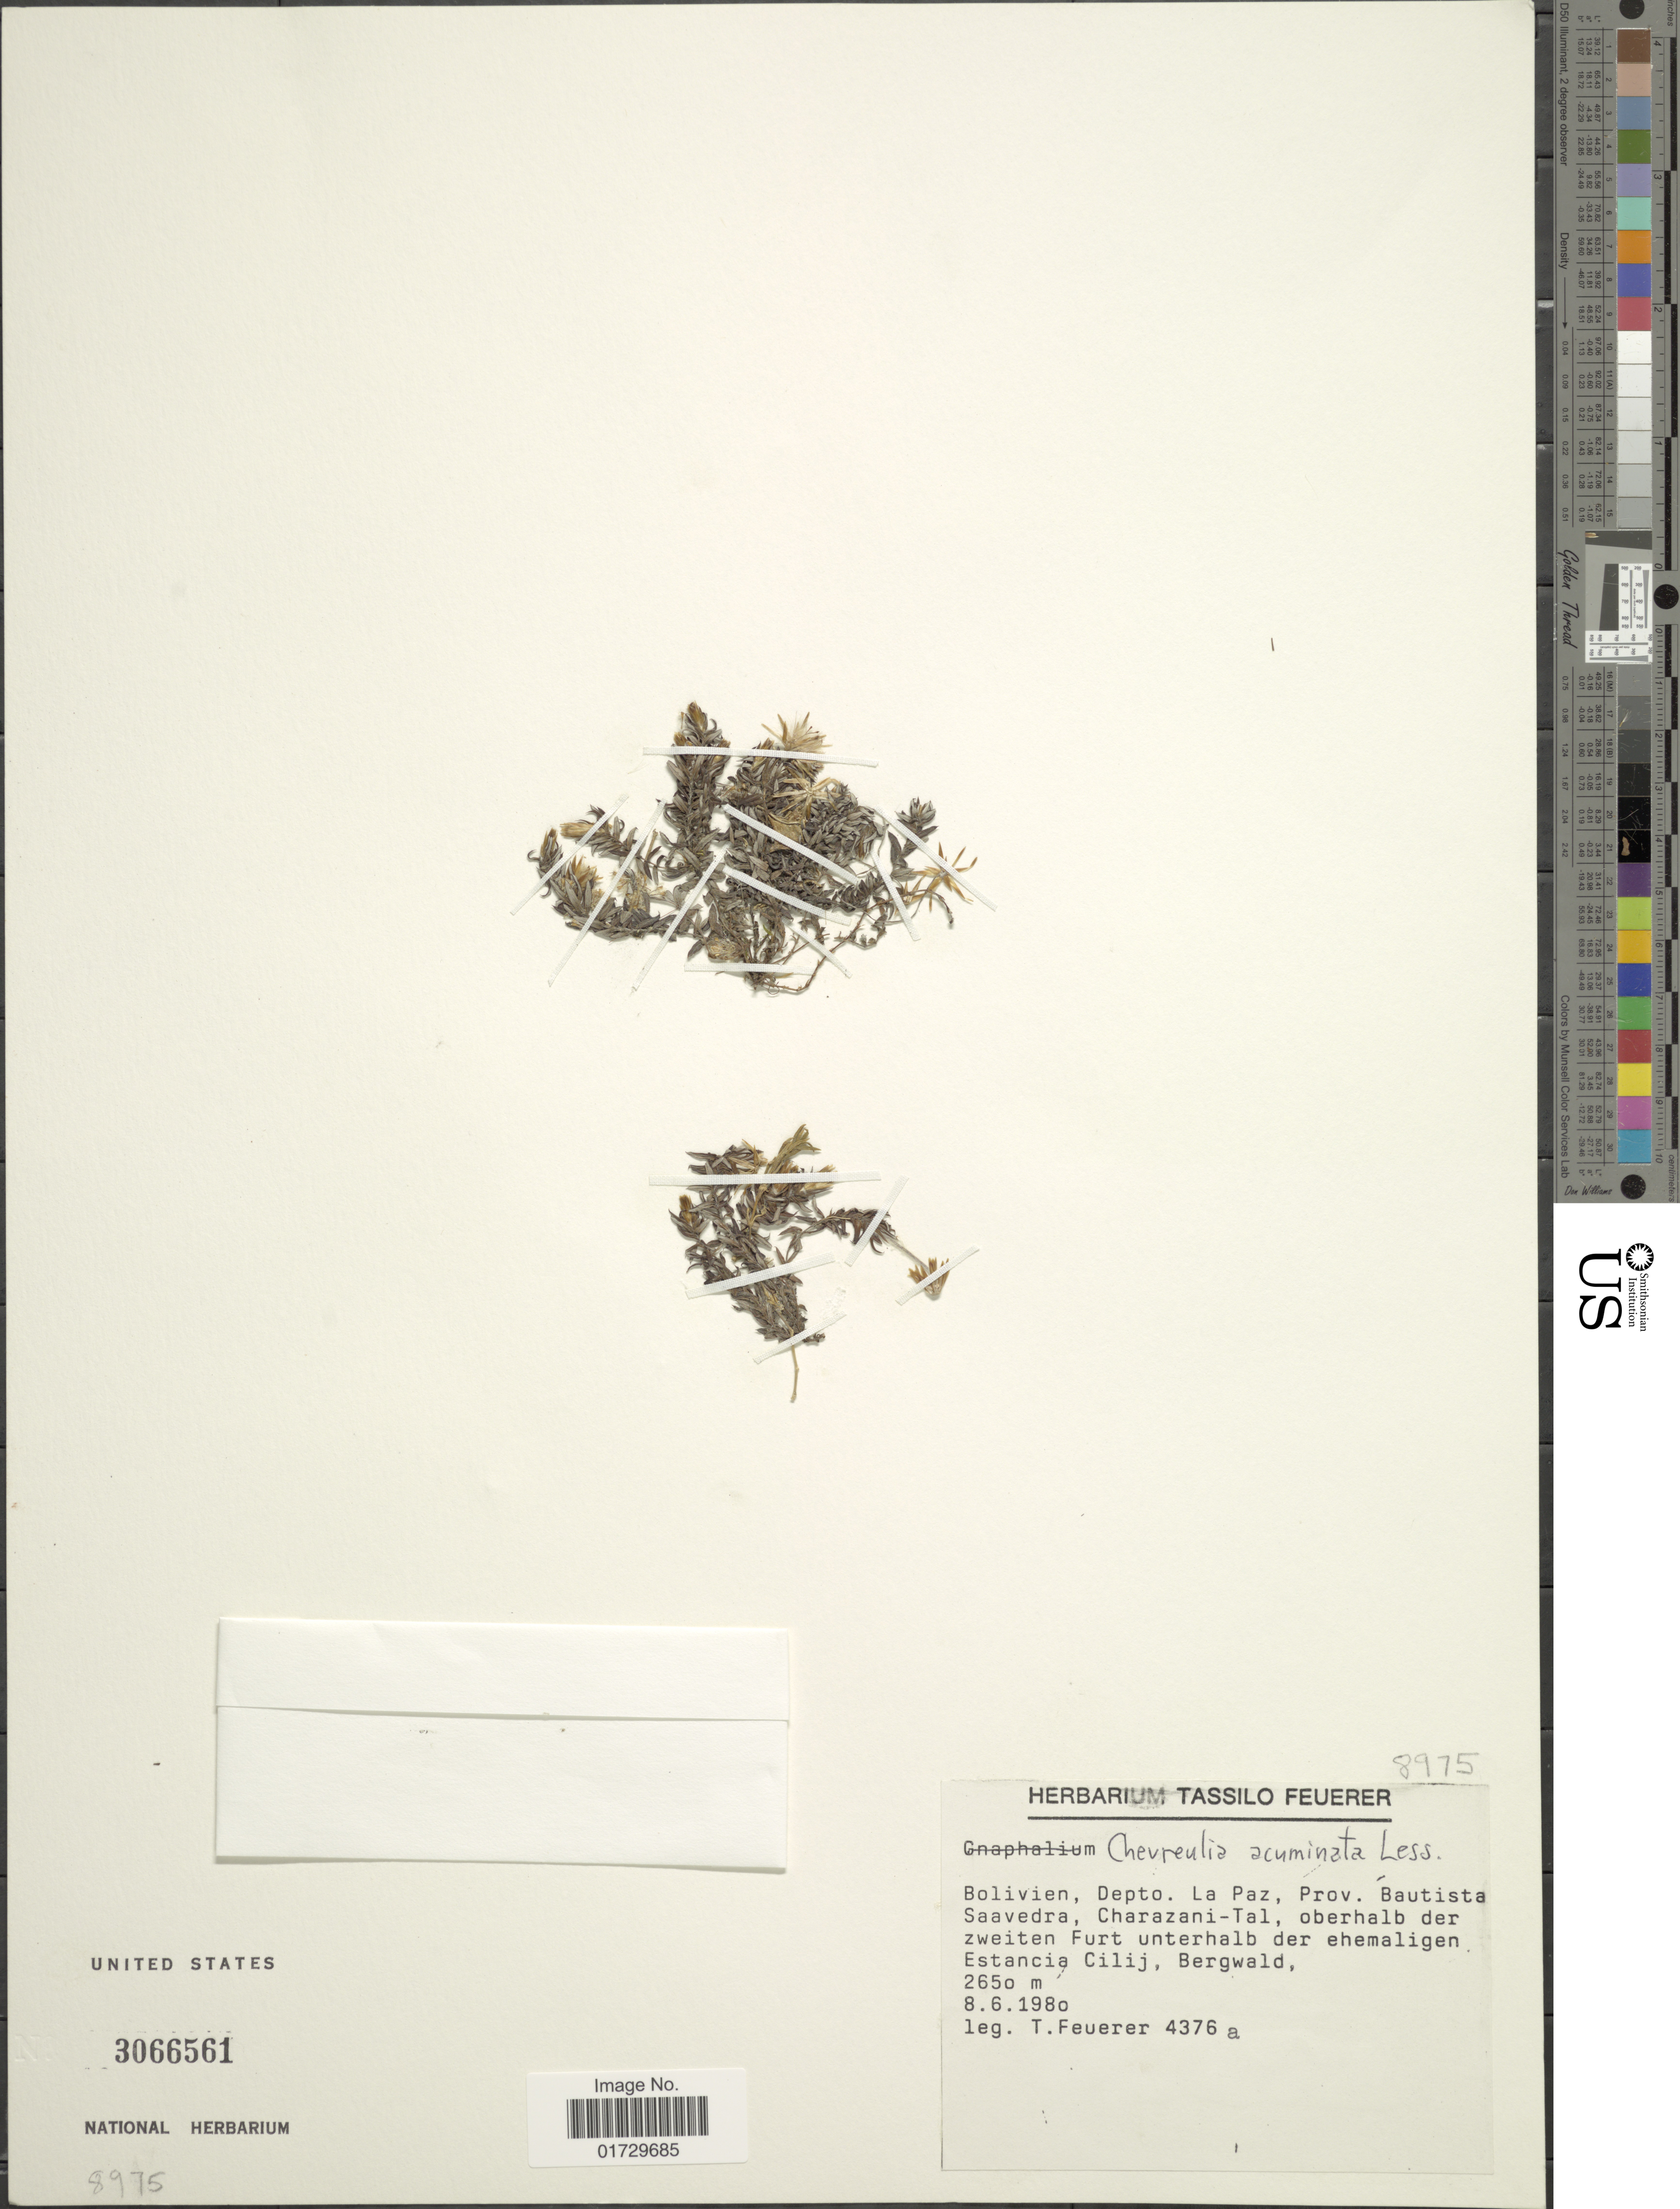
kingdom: Plantae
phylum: Tracheophyta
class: Magnoliopsida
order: Asterales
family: Asteraceae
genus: Chevreulia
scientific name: Chevreulia acuminata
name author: Less.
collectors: T. Feuerer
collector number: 4376a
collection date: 1980-06-08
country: Bolivia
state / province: La Paz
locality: Prov. Bautista Saavedra, Charazani-Tal, oberhalb der zweiten Furt unterhalb der ehemaligen, Estancia Cilij, Bergwald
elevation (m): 2650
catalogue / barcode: US 3066561